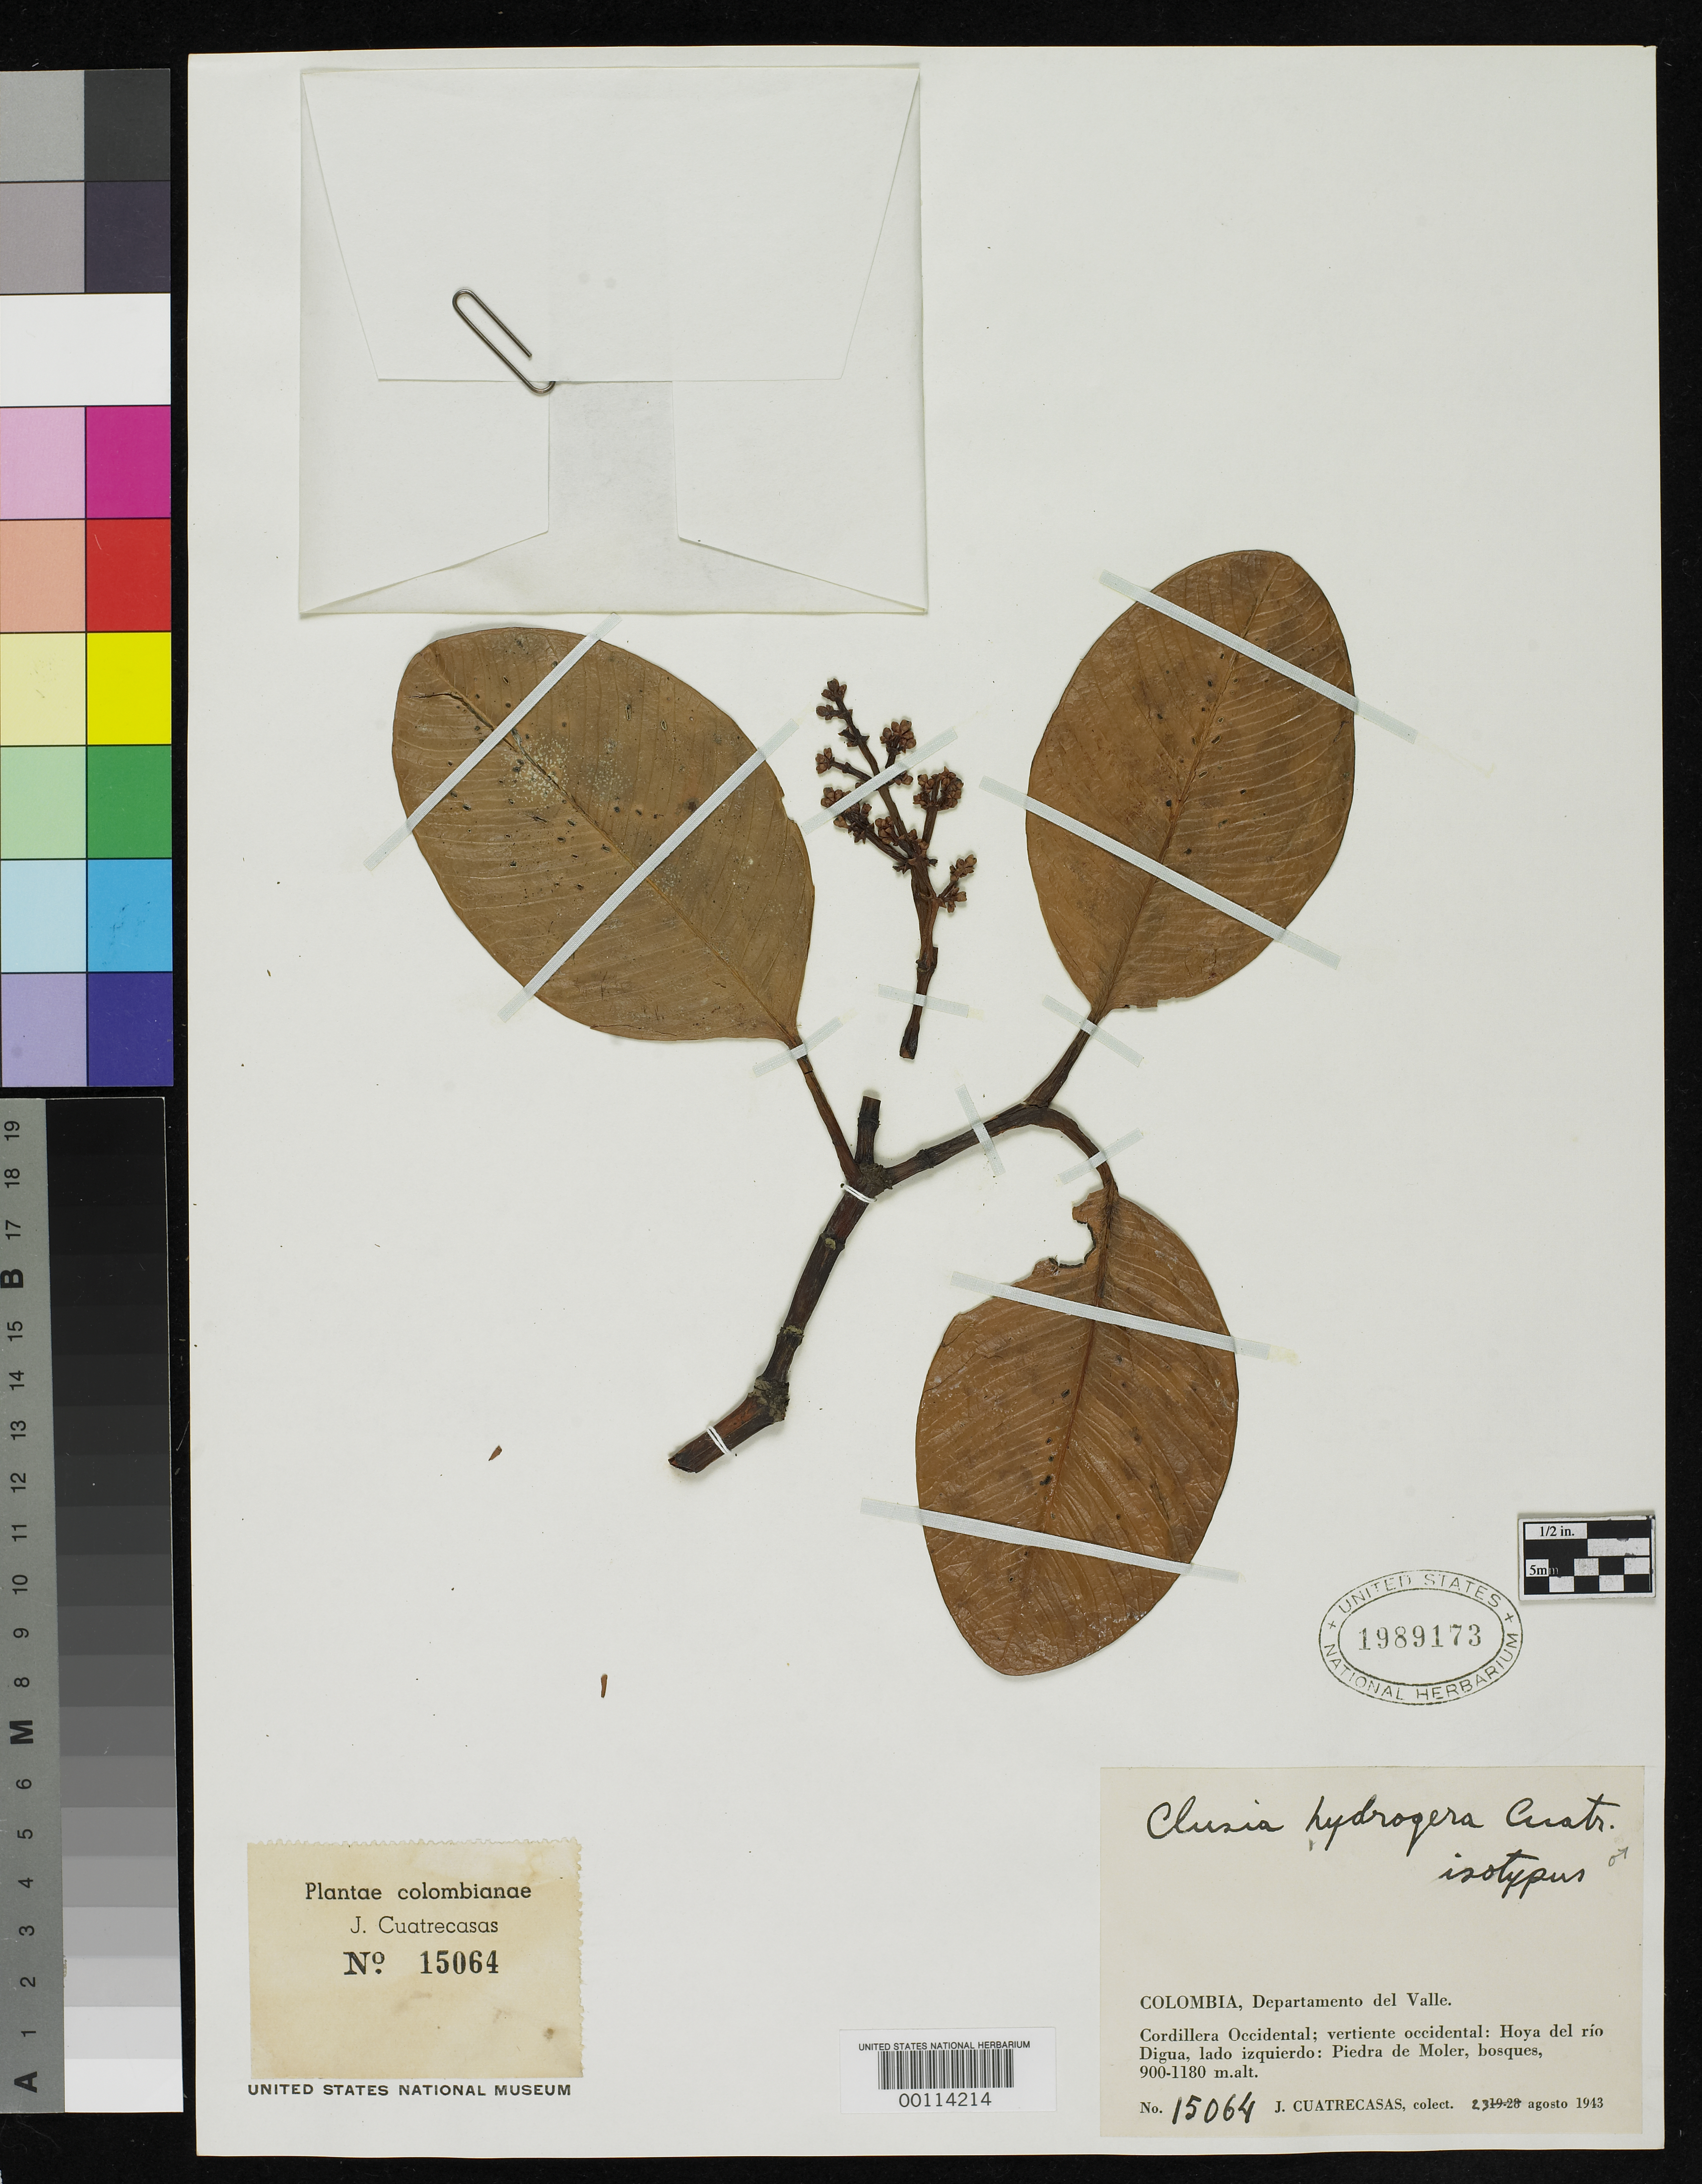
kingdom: Plantae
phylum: Tracheophyta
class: Magnoliopsida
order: Malpighiales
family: Clusiaceae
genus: Clusia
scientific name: Clusia hydrogera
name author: Cuatrec.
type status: Isotype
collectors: J. Cuatrecasas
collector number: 15064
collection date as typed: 23 Aug 1943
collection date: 1943-08-23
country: Colombia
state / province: Valle del Cauca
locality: Cordillera Occidental.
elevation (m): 900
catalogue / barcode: US 1989173